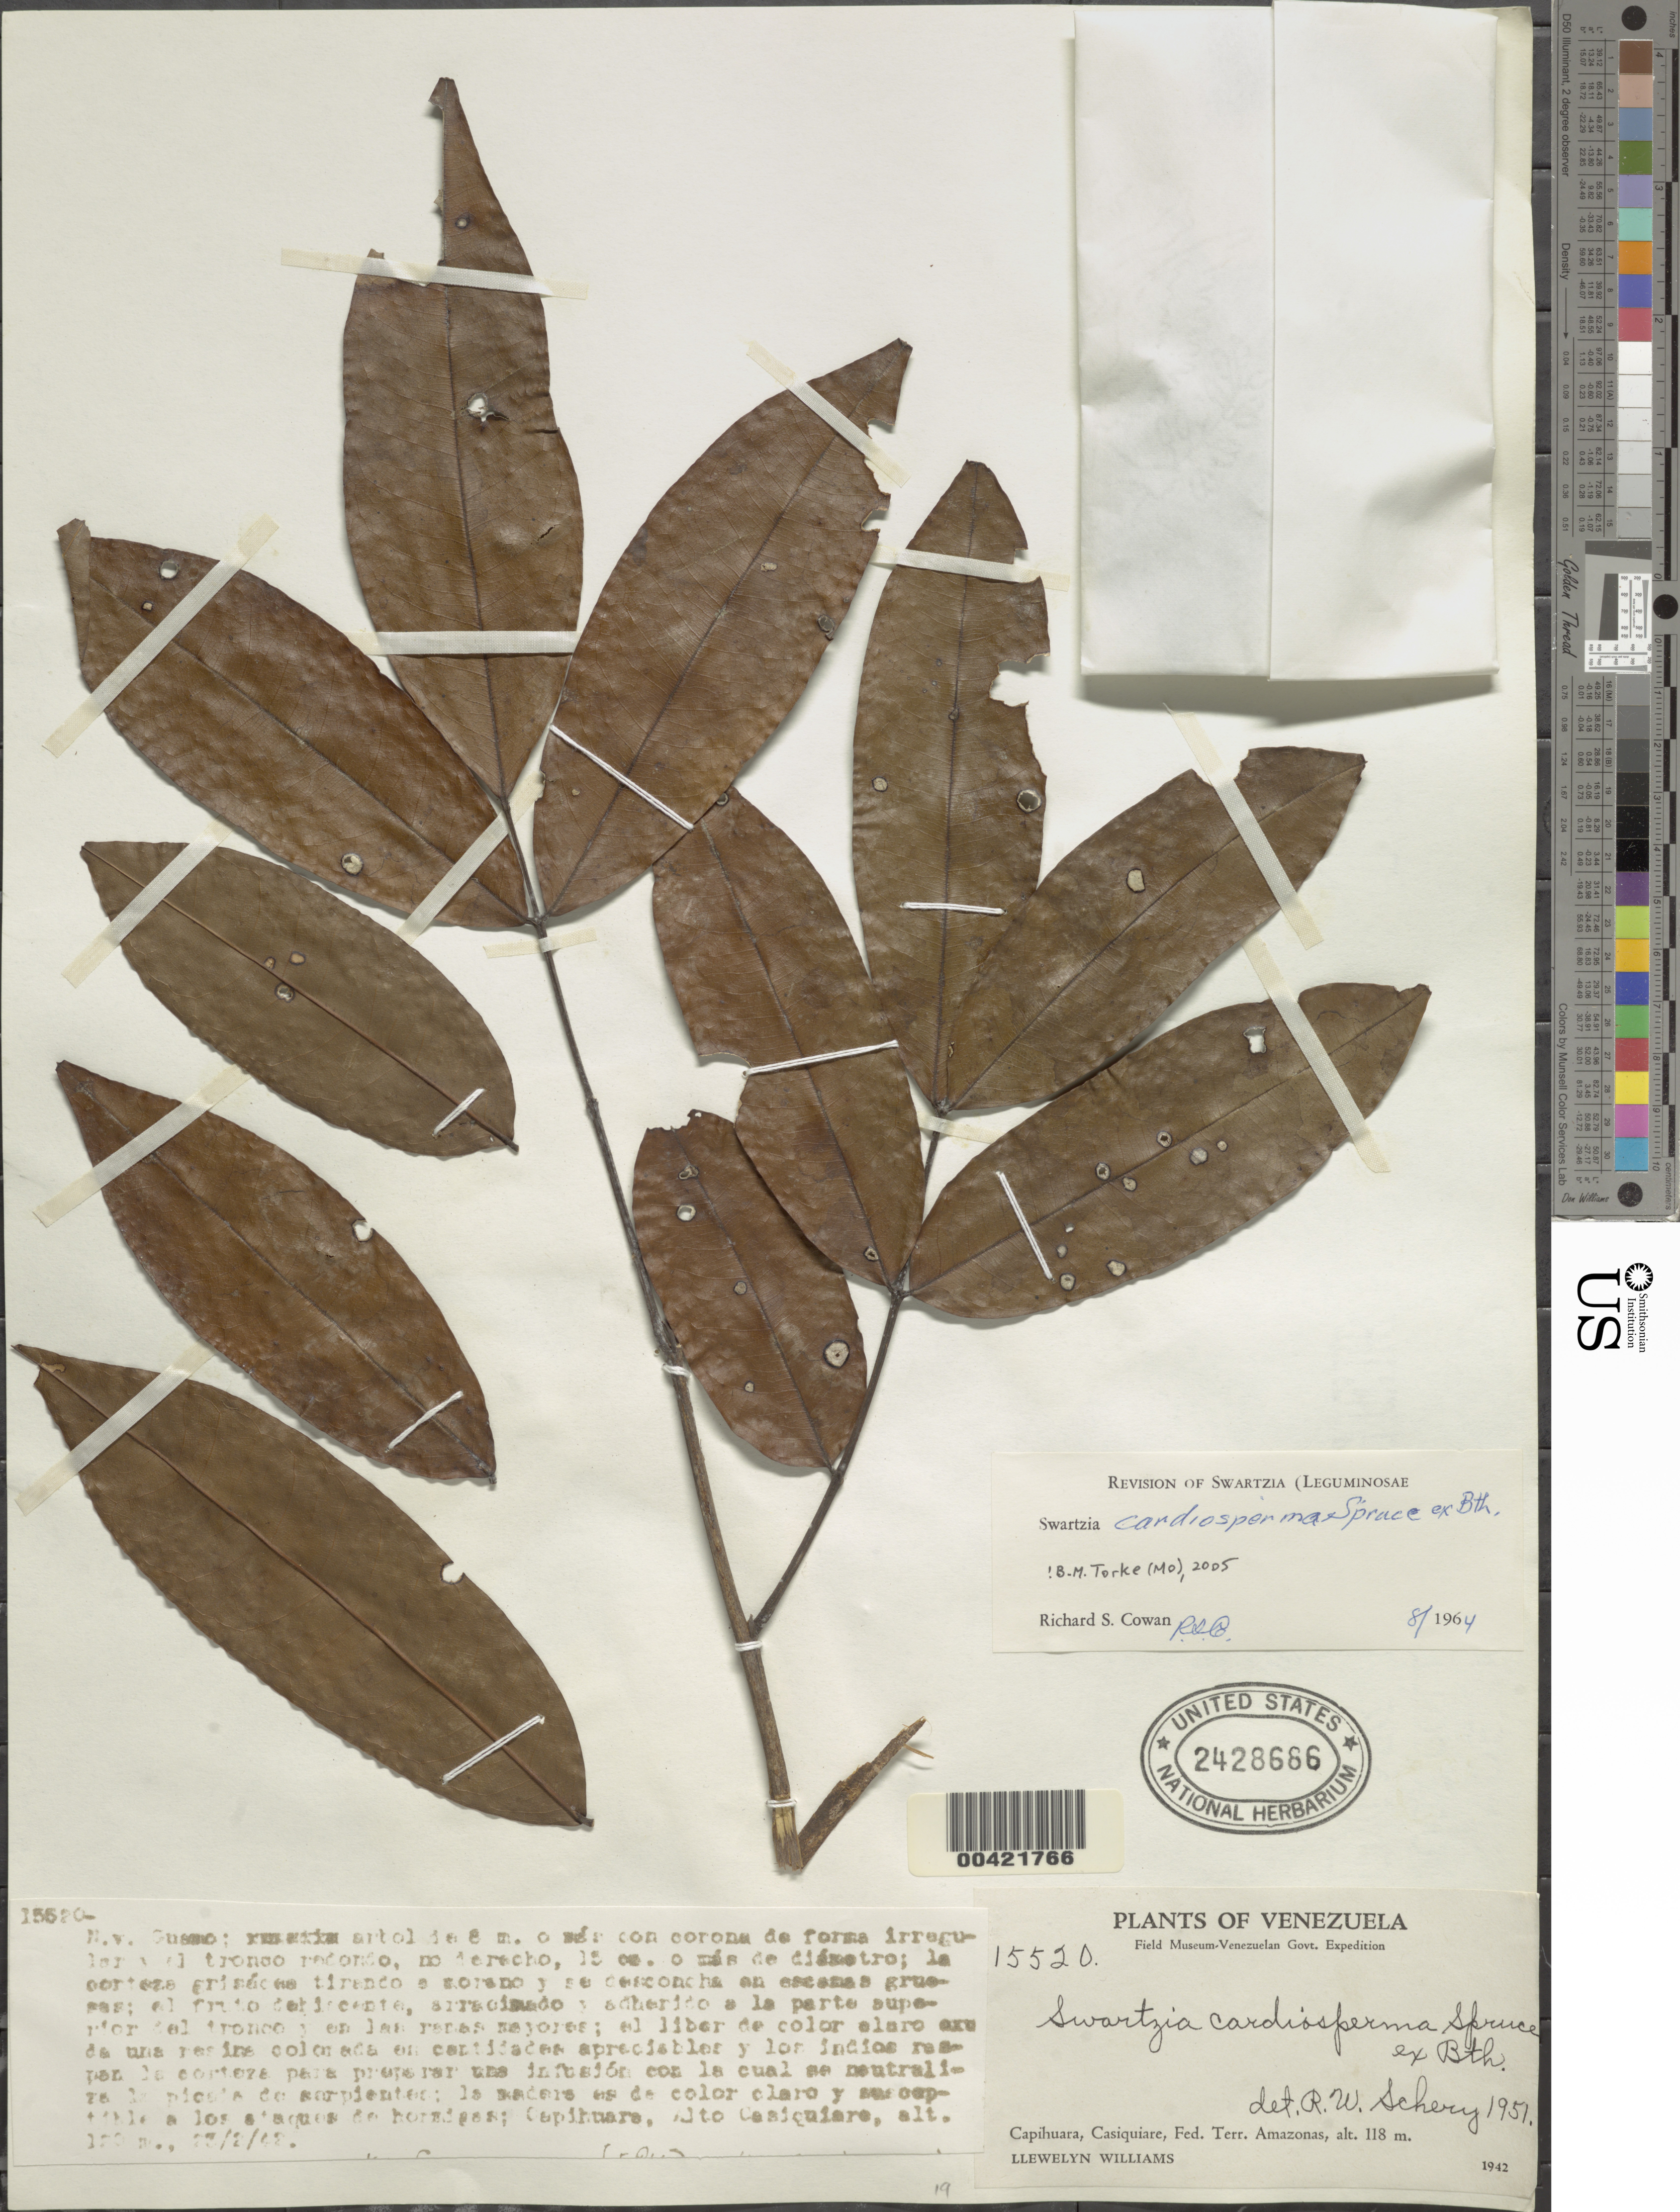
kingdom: Plantae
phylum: Tracheophyta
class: Magnoliopsida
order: Fabales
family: Fabaceae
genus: Swartzia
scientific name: Swartzia cardiosperma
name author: Spruce ex Benth.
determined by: Cowan, R. S.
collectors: Ll. Williams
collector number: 15520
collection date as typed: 23 Feb 1942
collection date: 1942-02-23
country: Venezuela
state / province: Amazonas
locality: Capihuara; alto casiquiare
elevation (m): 120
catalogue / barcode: US 2428686